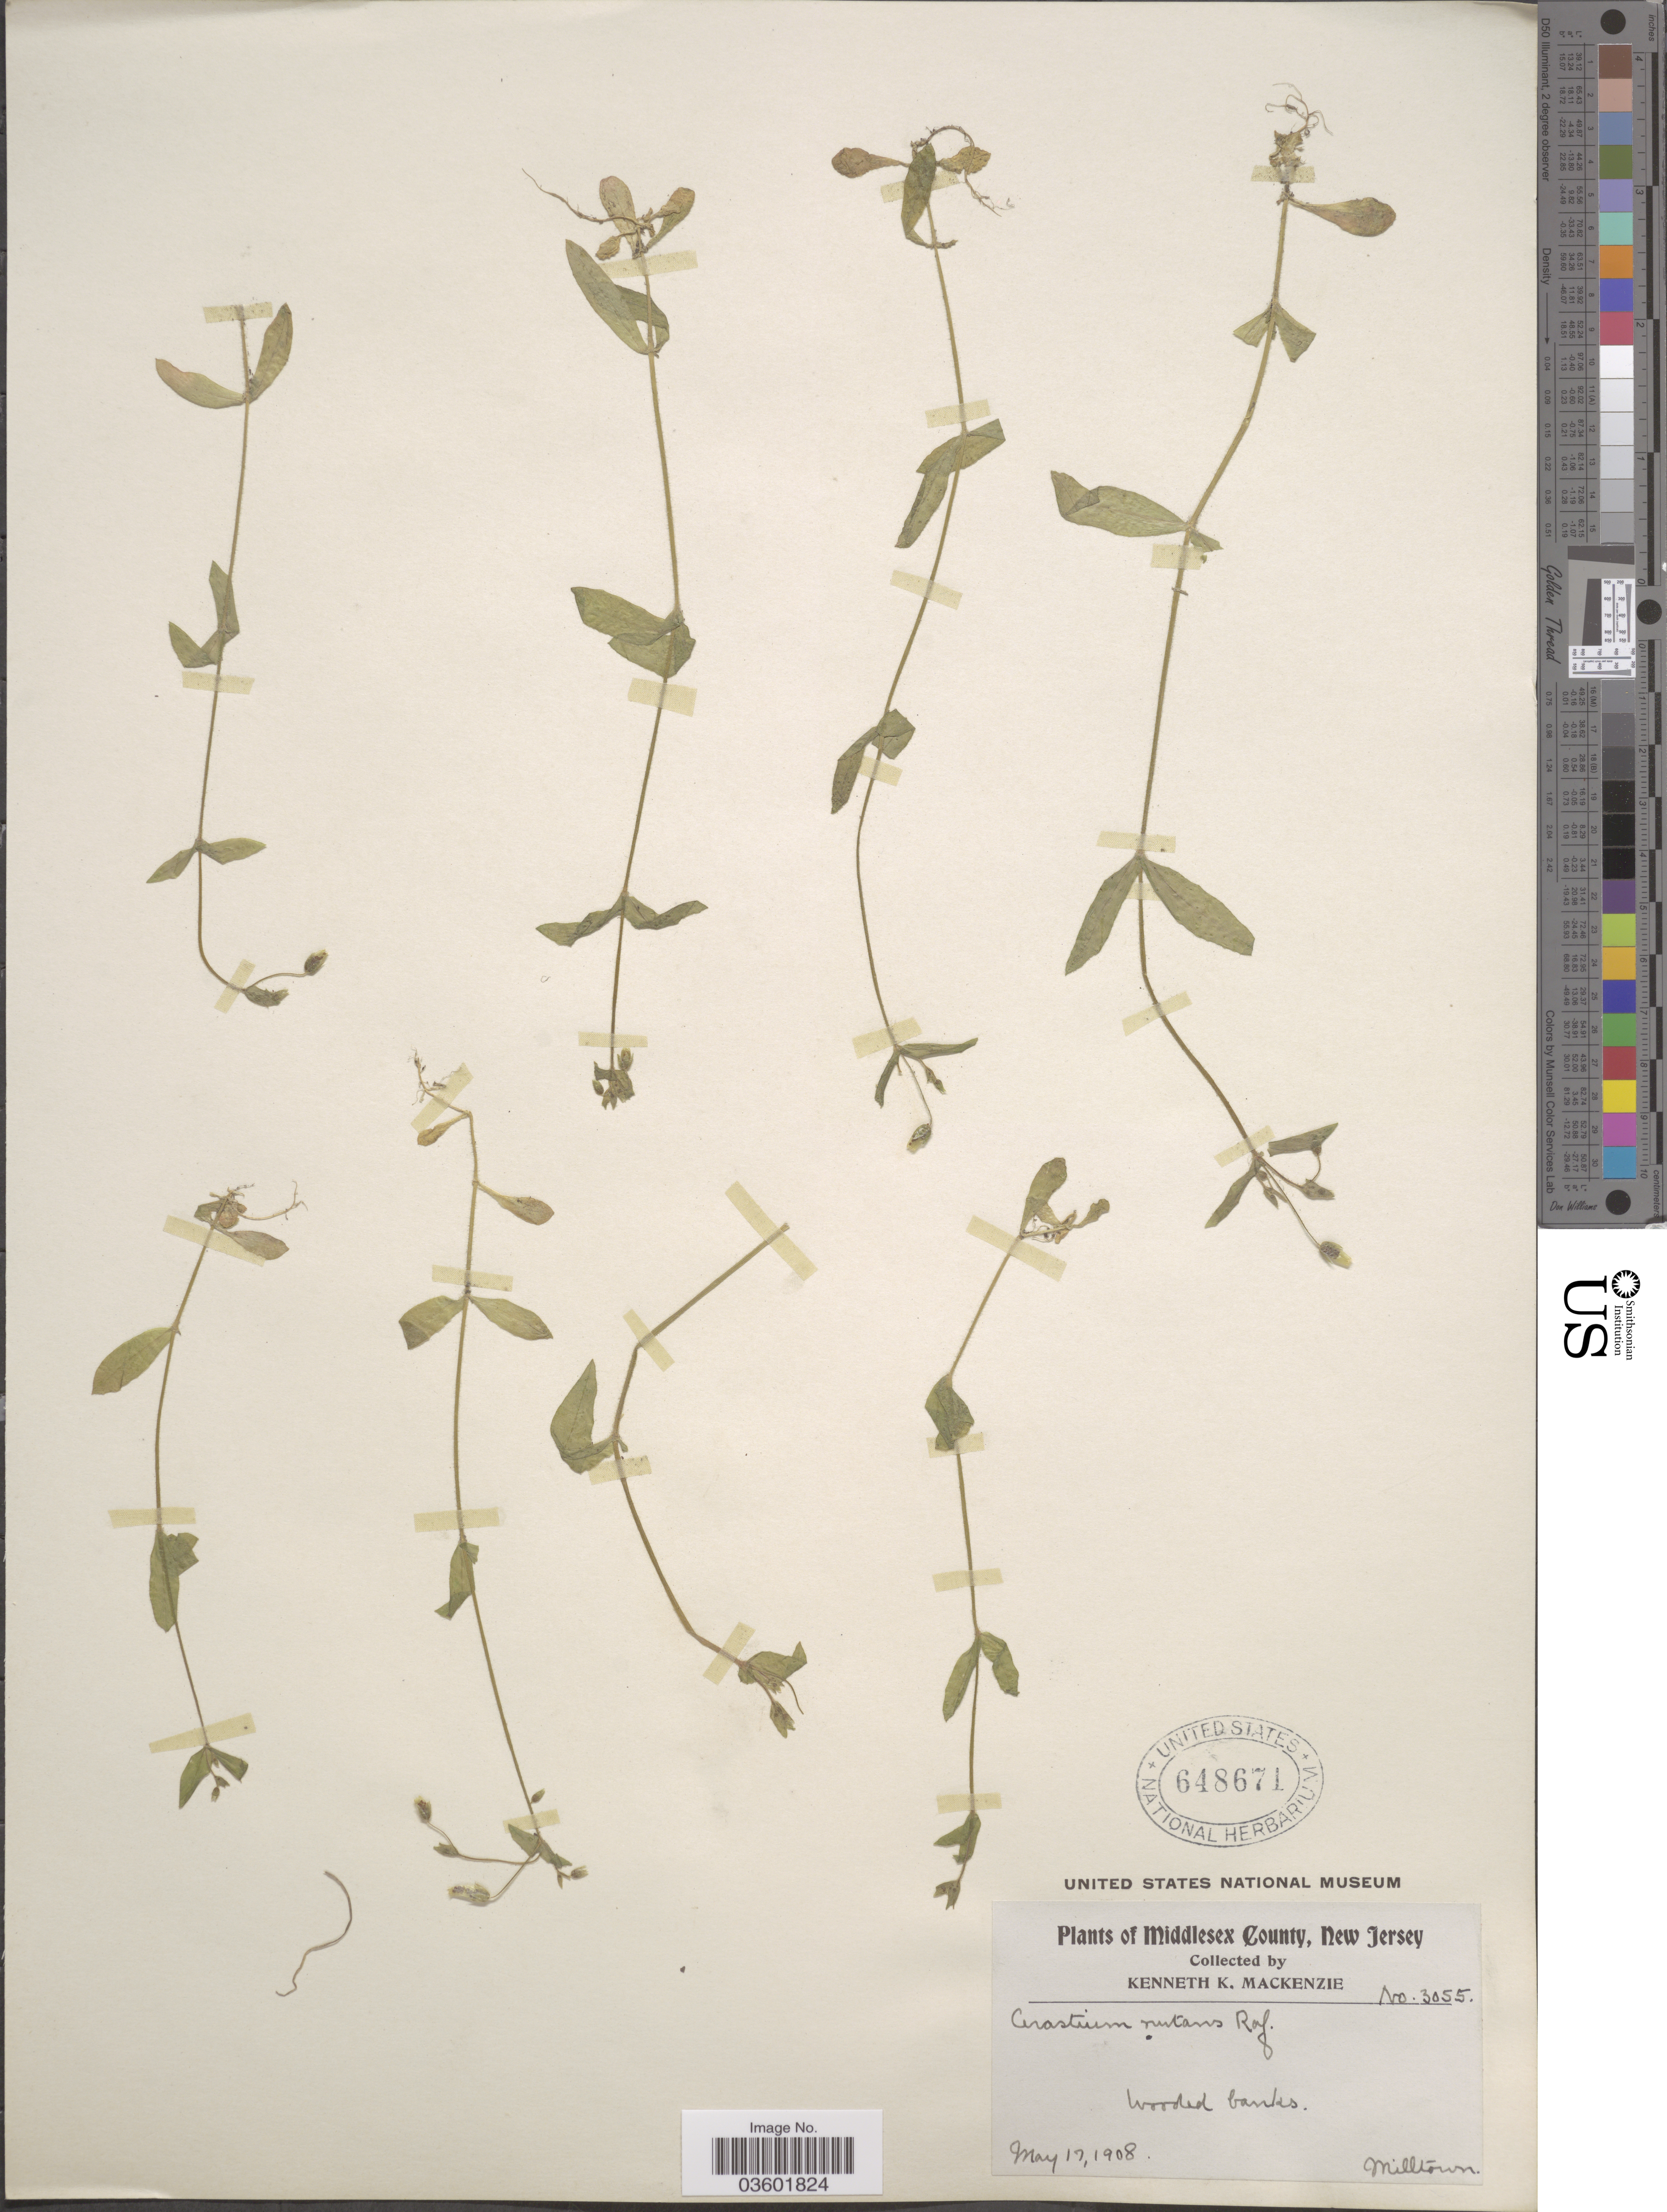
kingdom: Plantae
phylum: Tracheophyta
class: Magnoliopsida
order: Caryophyllales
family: Caryophyllaceae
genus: Cerastium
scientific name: Cerastium longipedunculatum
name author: Muhl.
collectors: K. K. Mackenzie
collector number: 3055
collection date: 1908-05-17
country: United States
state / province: New Jersey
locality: Middlesex County. Milltown.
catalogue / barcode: US 648671